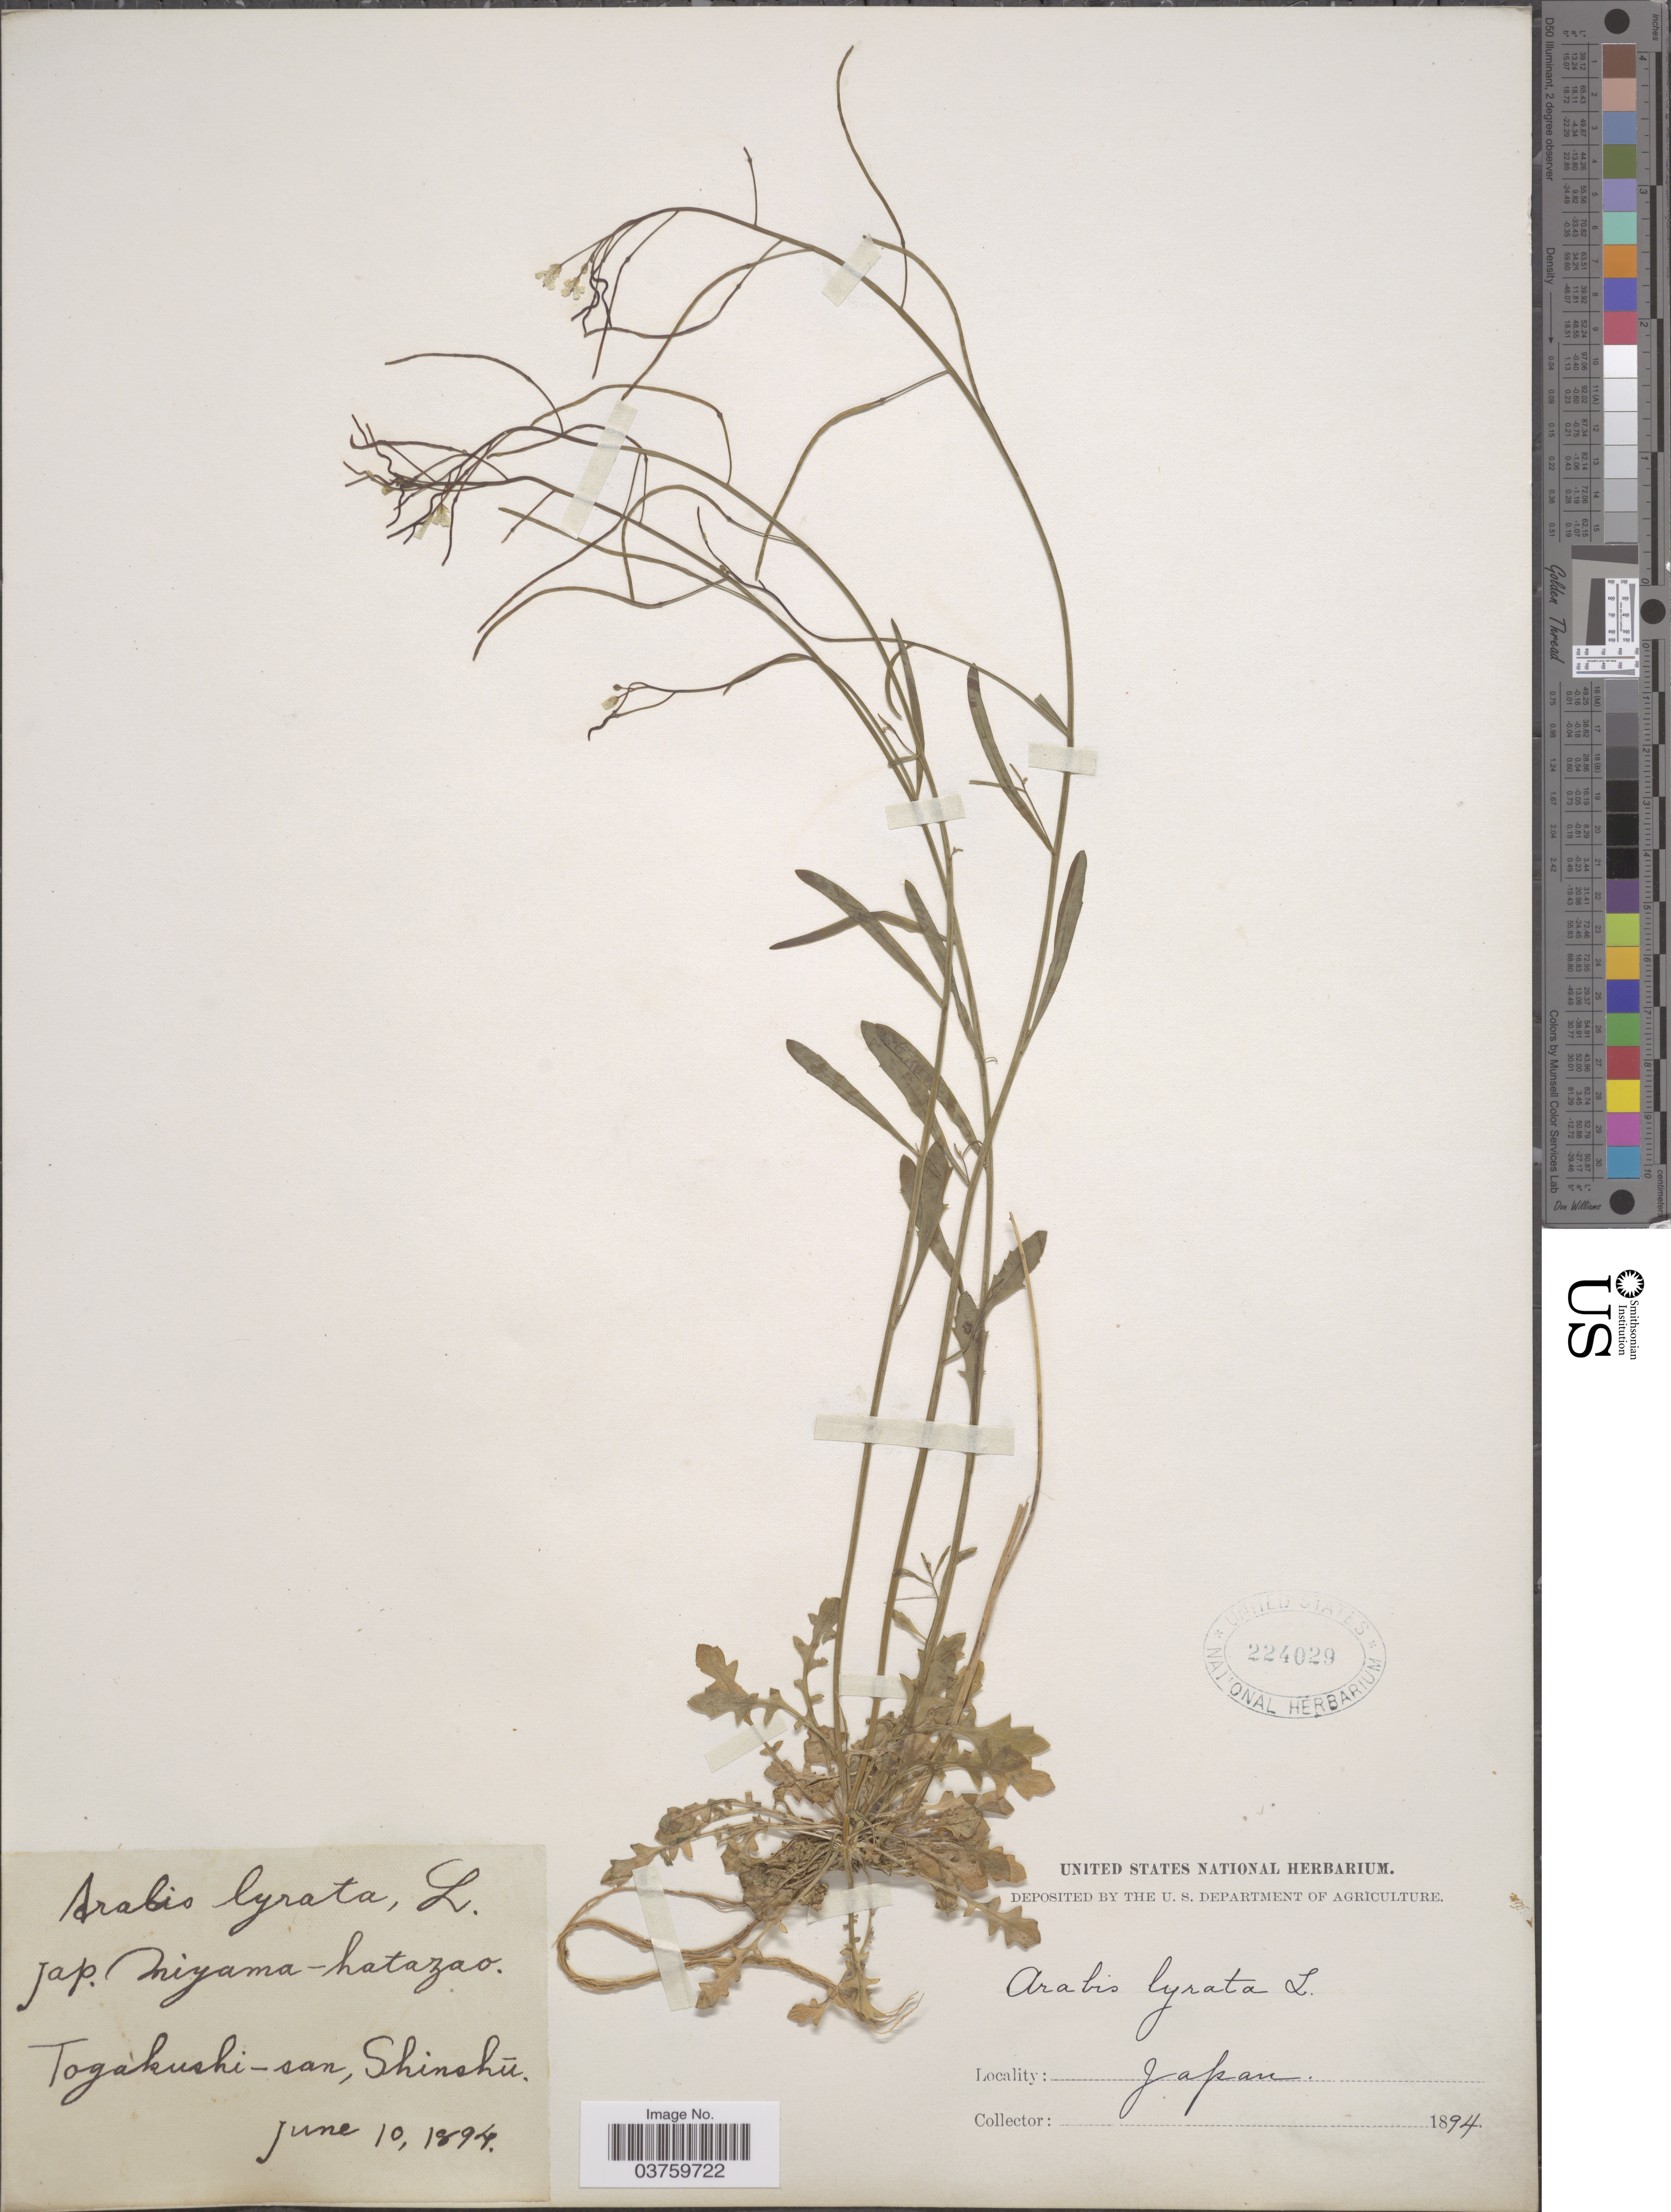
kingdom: Plantae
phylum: Tracheophyta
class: Magnoliopsida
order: Brassicales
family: Brassicaceae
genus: Arabis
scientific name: Arabis lyrata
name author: L.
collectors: ex herb. United States National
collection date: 1894-06-10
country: Japan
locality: Togakushi-san, Shinshú.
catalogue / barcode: US 224029